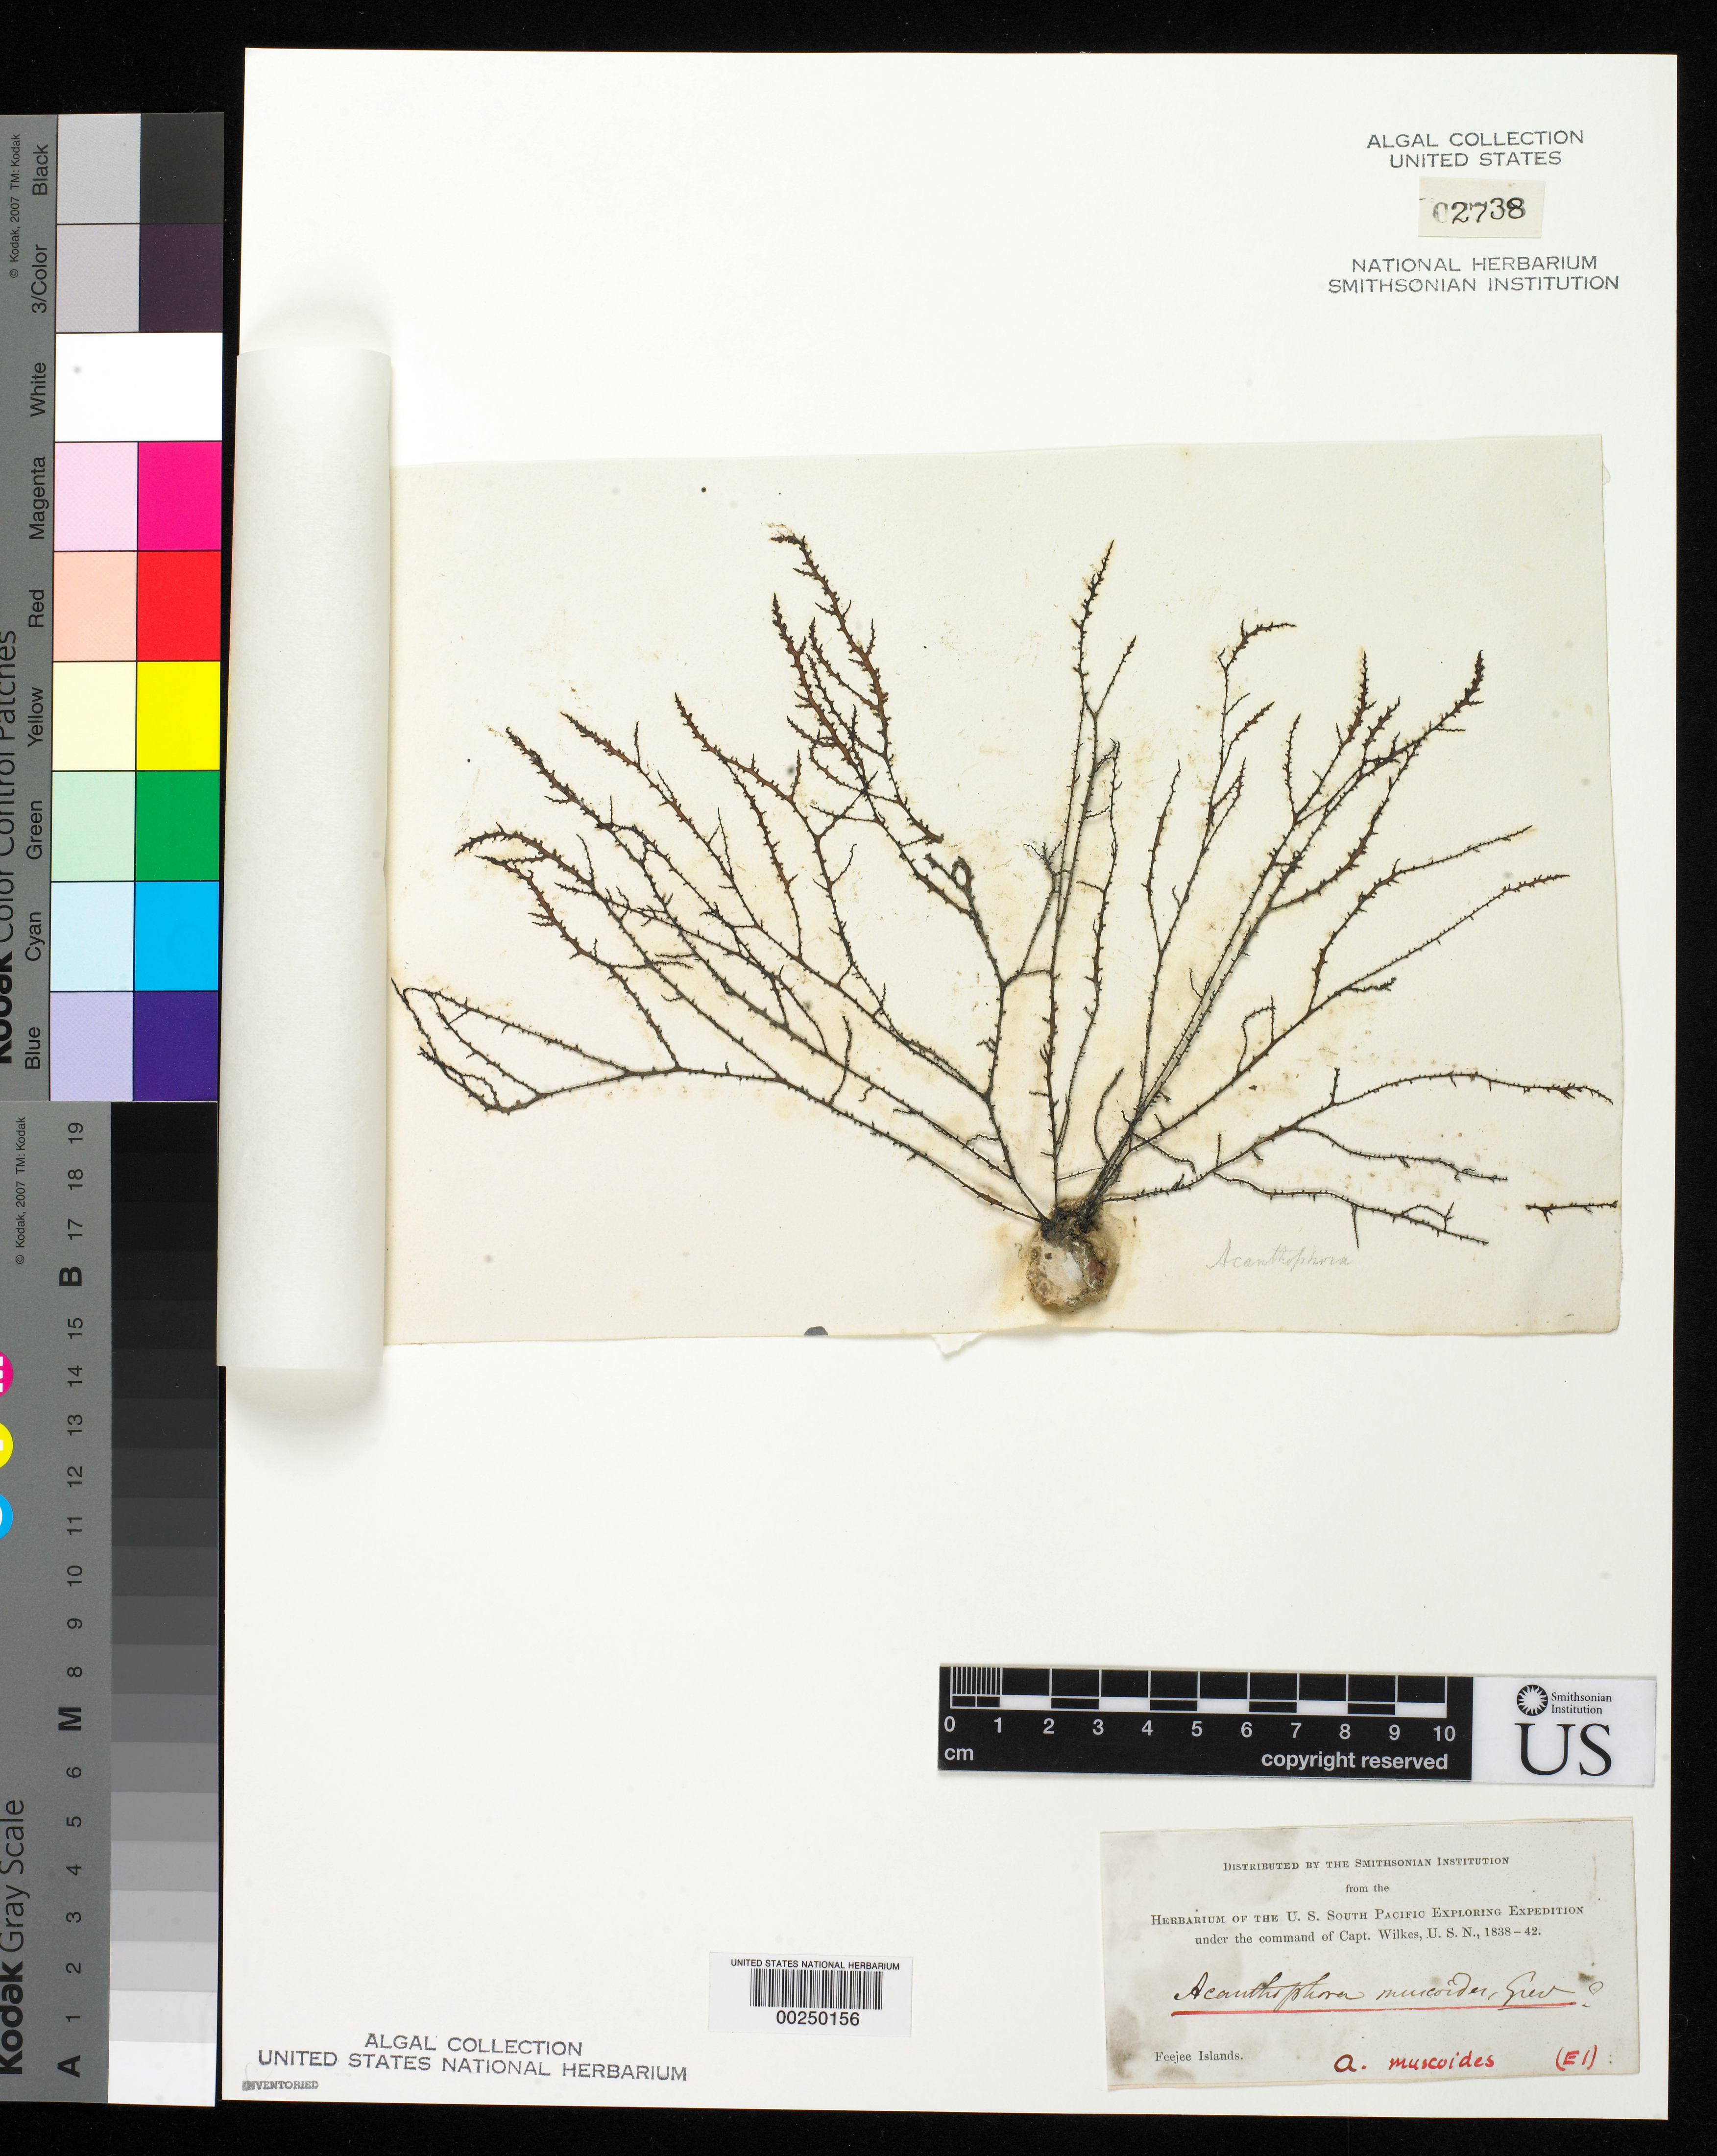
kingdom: Plantae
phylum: Rhodophyta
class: Florideophyceae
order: Ceramiales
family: Rhodomelaceae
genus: Acanthophora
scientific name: Acanthophora muscoides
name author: (C. Agardh) Bory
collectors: W. D. Brackenridge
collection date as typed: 1840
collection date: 1840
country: Fiji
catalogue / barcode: US 2738